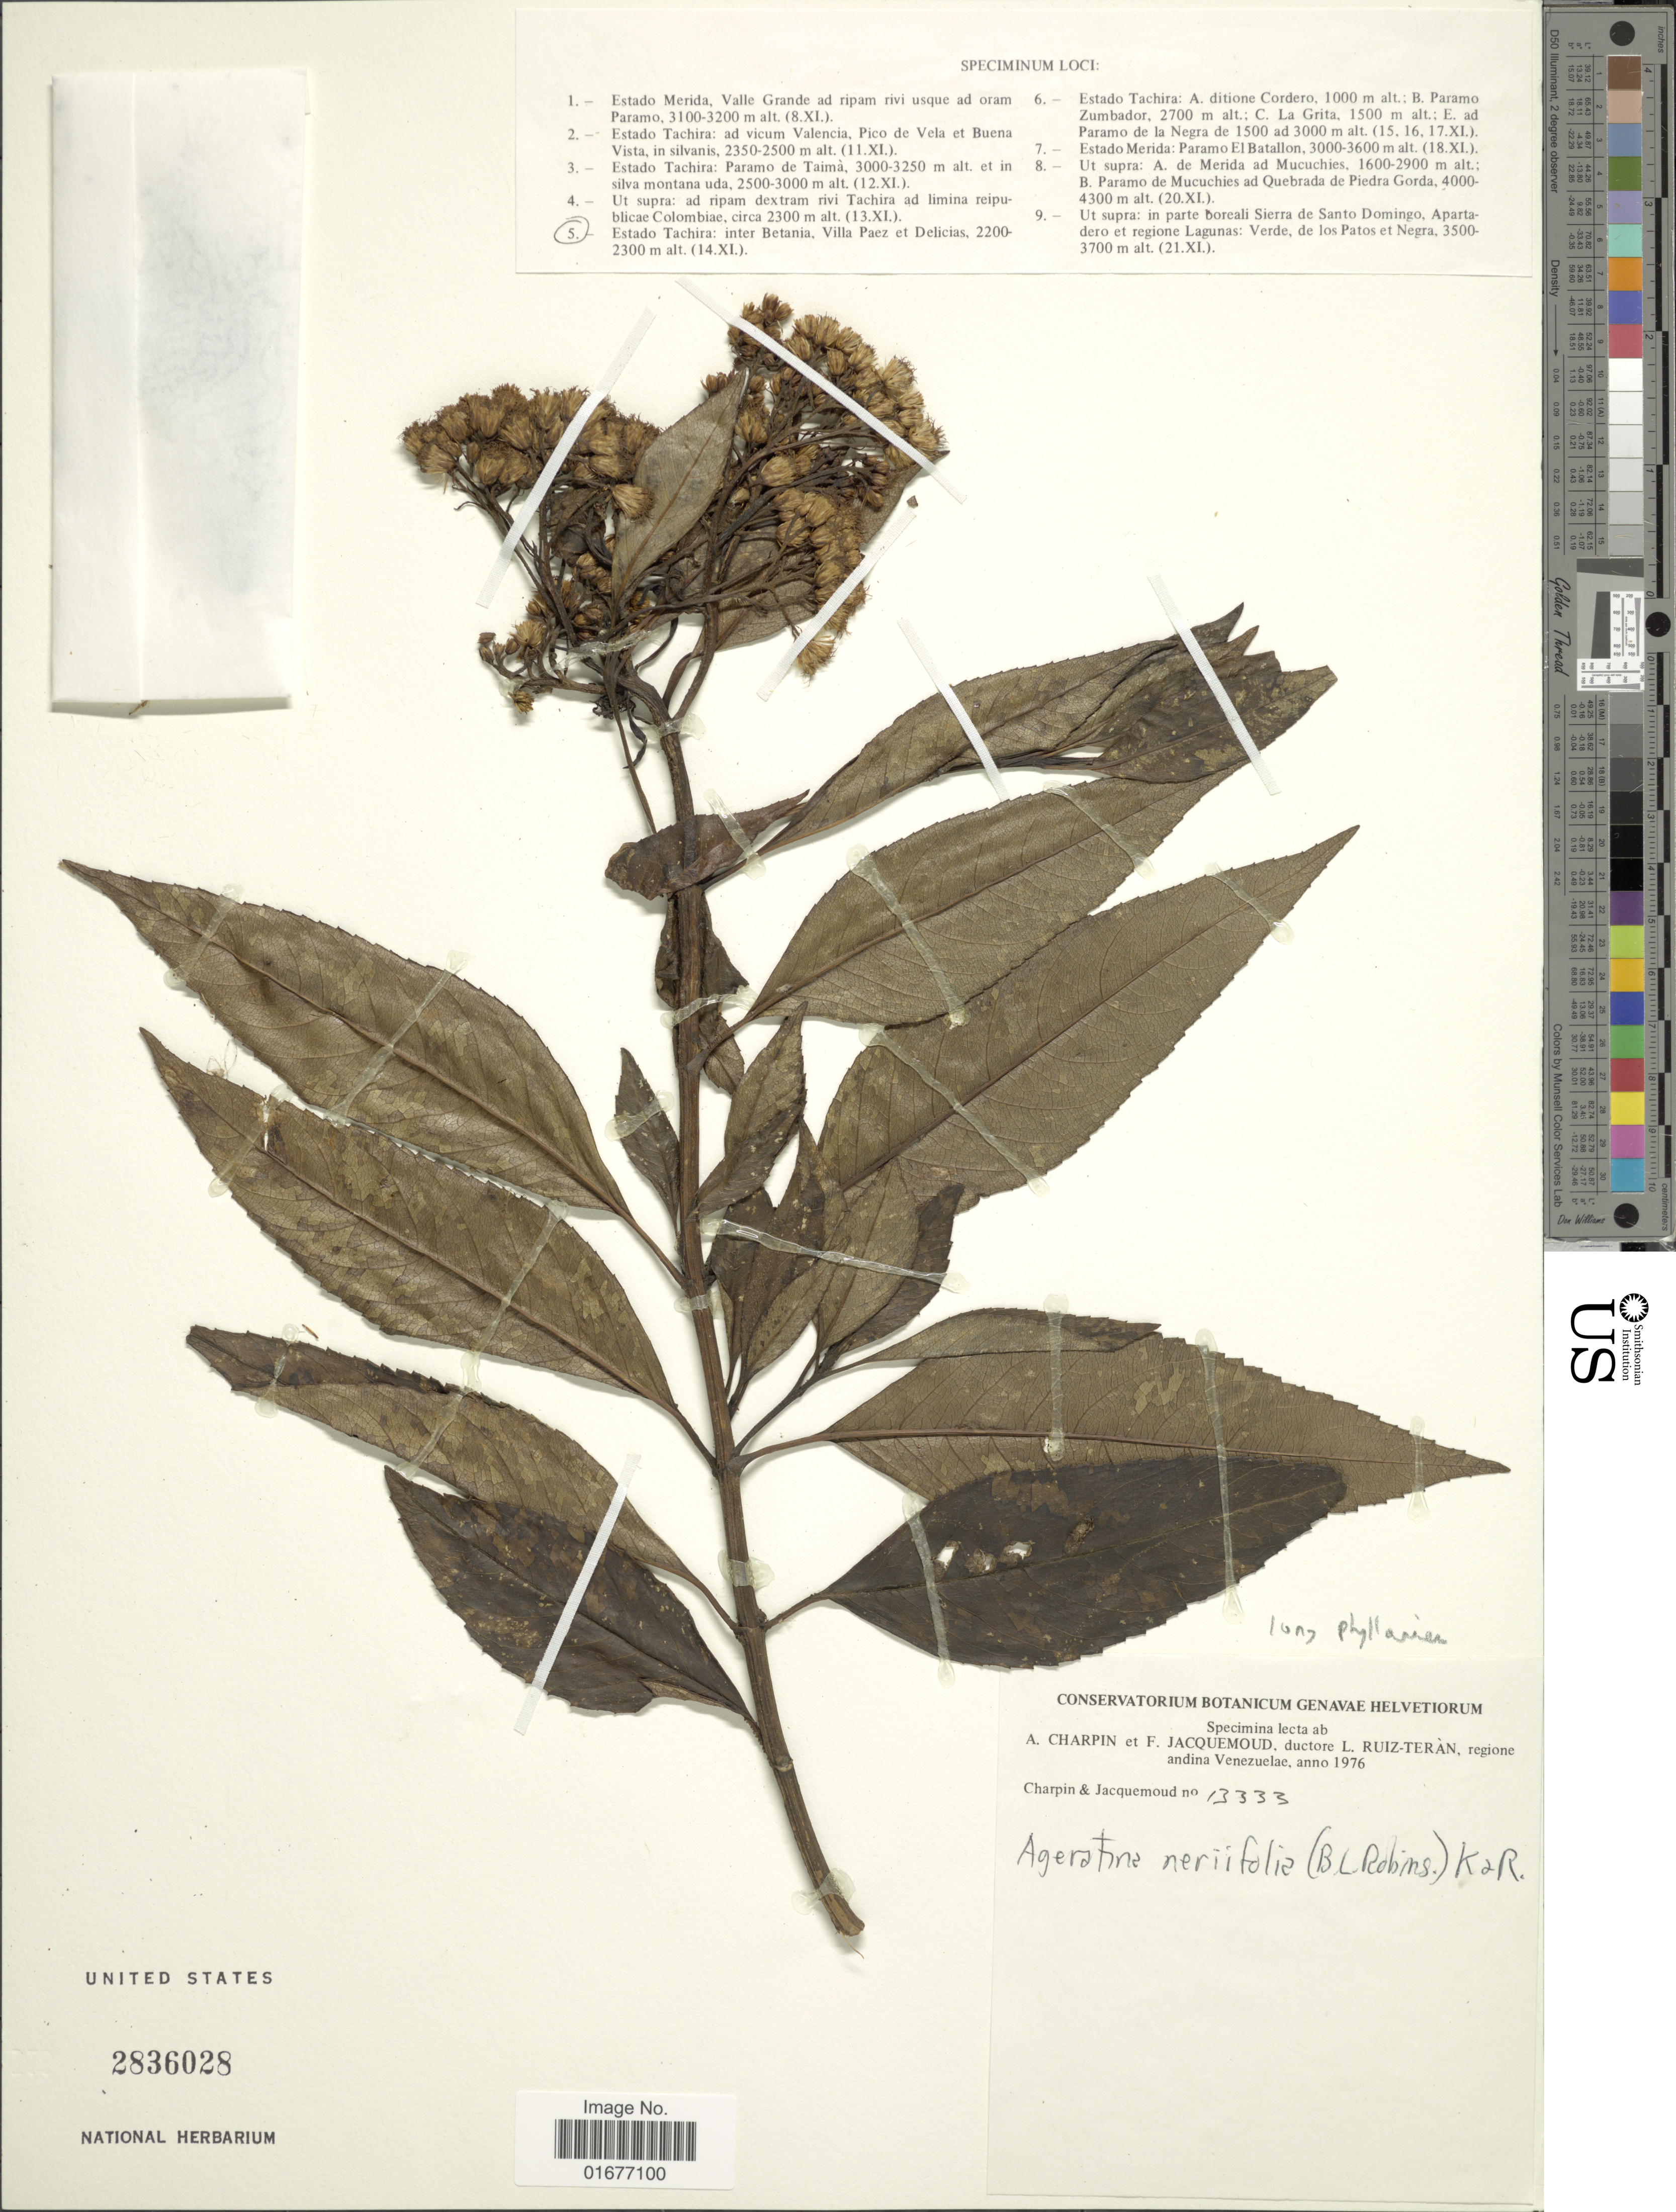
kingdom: Plantae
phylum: Tracheophyta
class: Magnoliopsida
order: Asterales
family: Asteraceae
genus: Ageratina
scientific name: Ageratina neriifolia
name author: (B.L. Rob.) R.M. King & H. Rob.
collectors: A. Charpin, F. Jacquemoud & L. E. Ruíz-Terán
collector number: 13333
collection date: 1976-11-14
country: Venezuela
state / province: Tachira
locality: Estado Tachira: inter Betania, Villa Paez et Delicias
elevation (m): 2200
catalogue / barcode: US 2836028